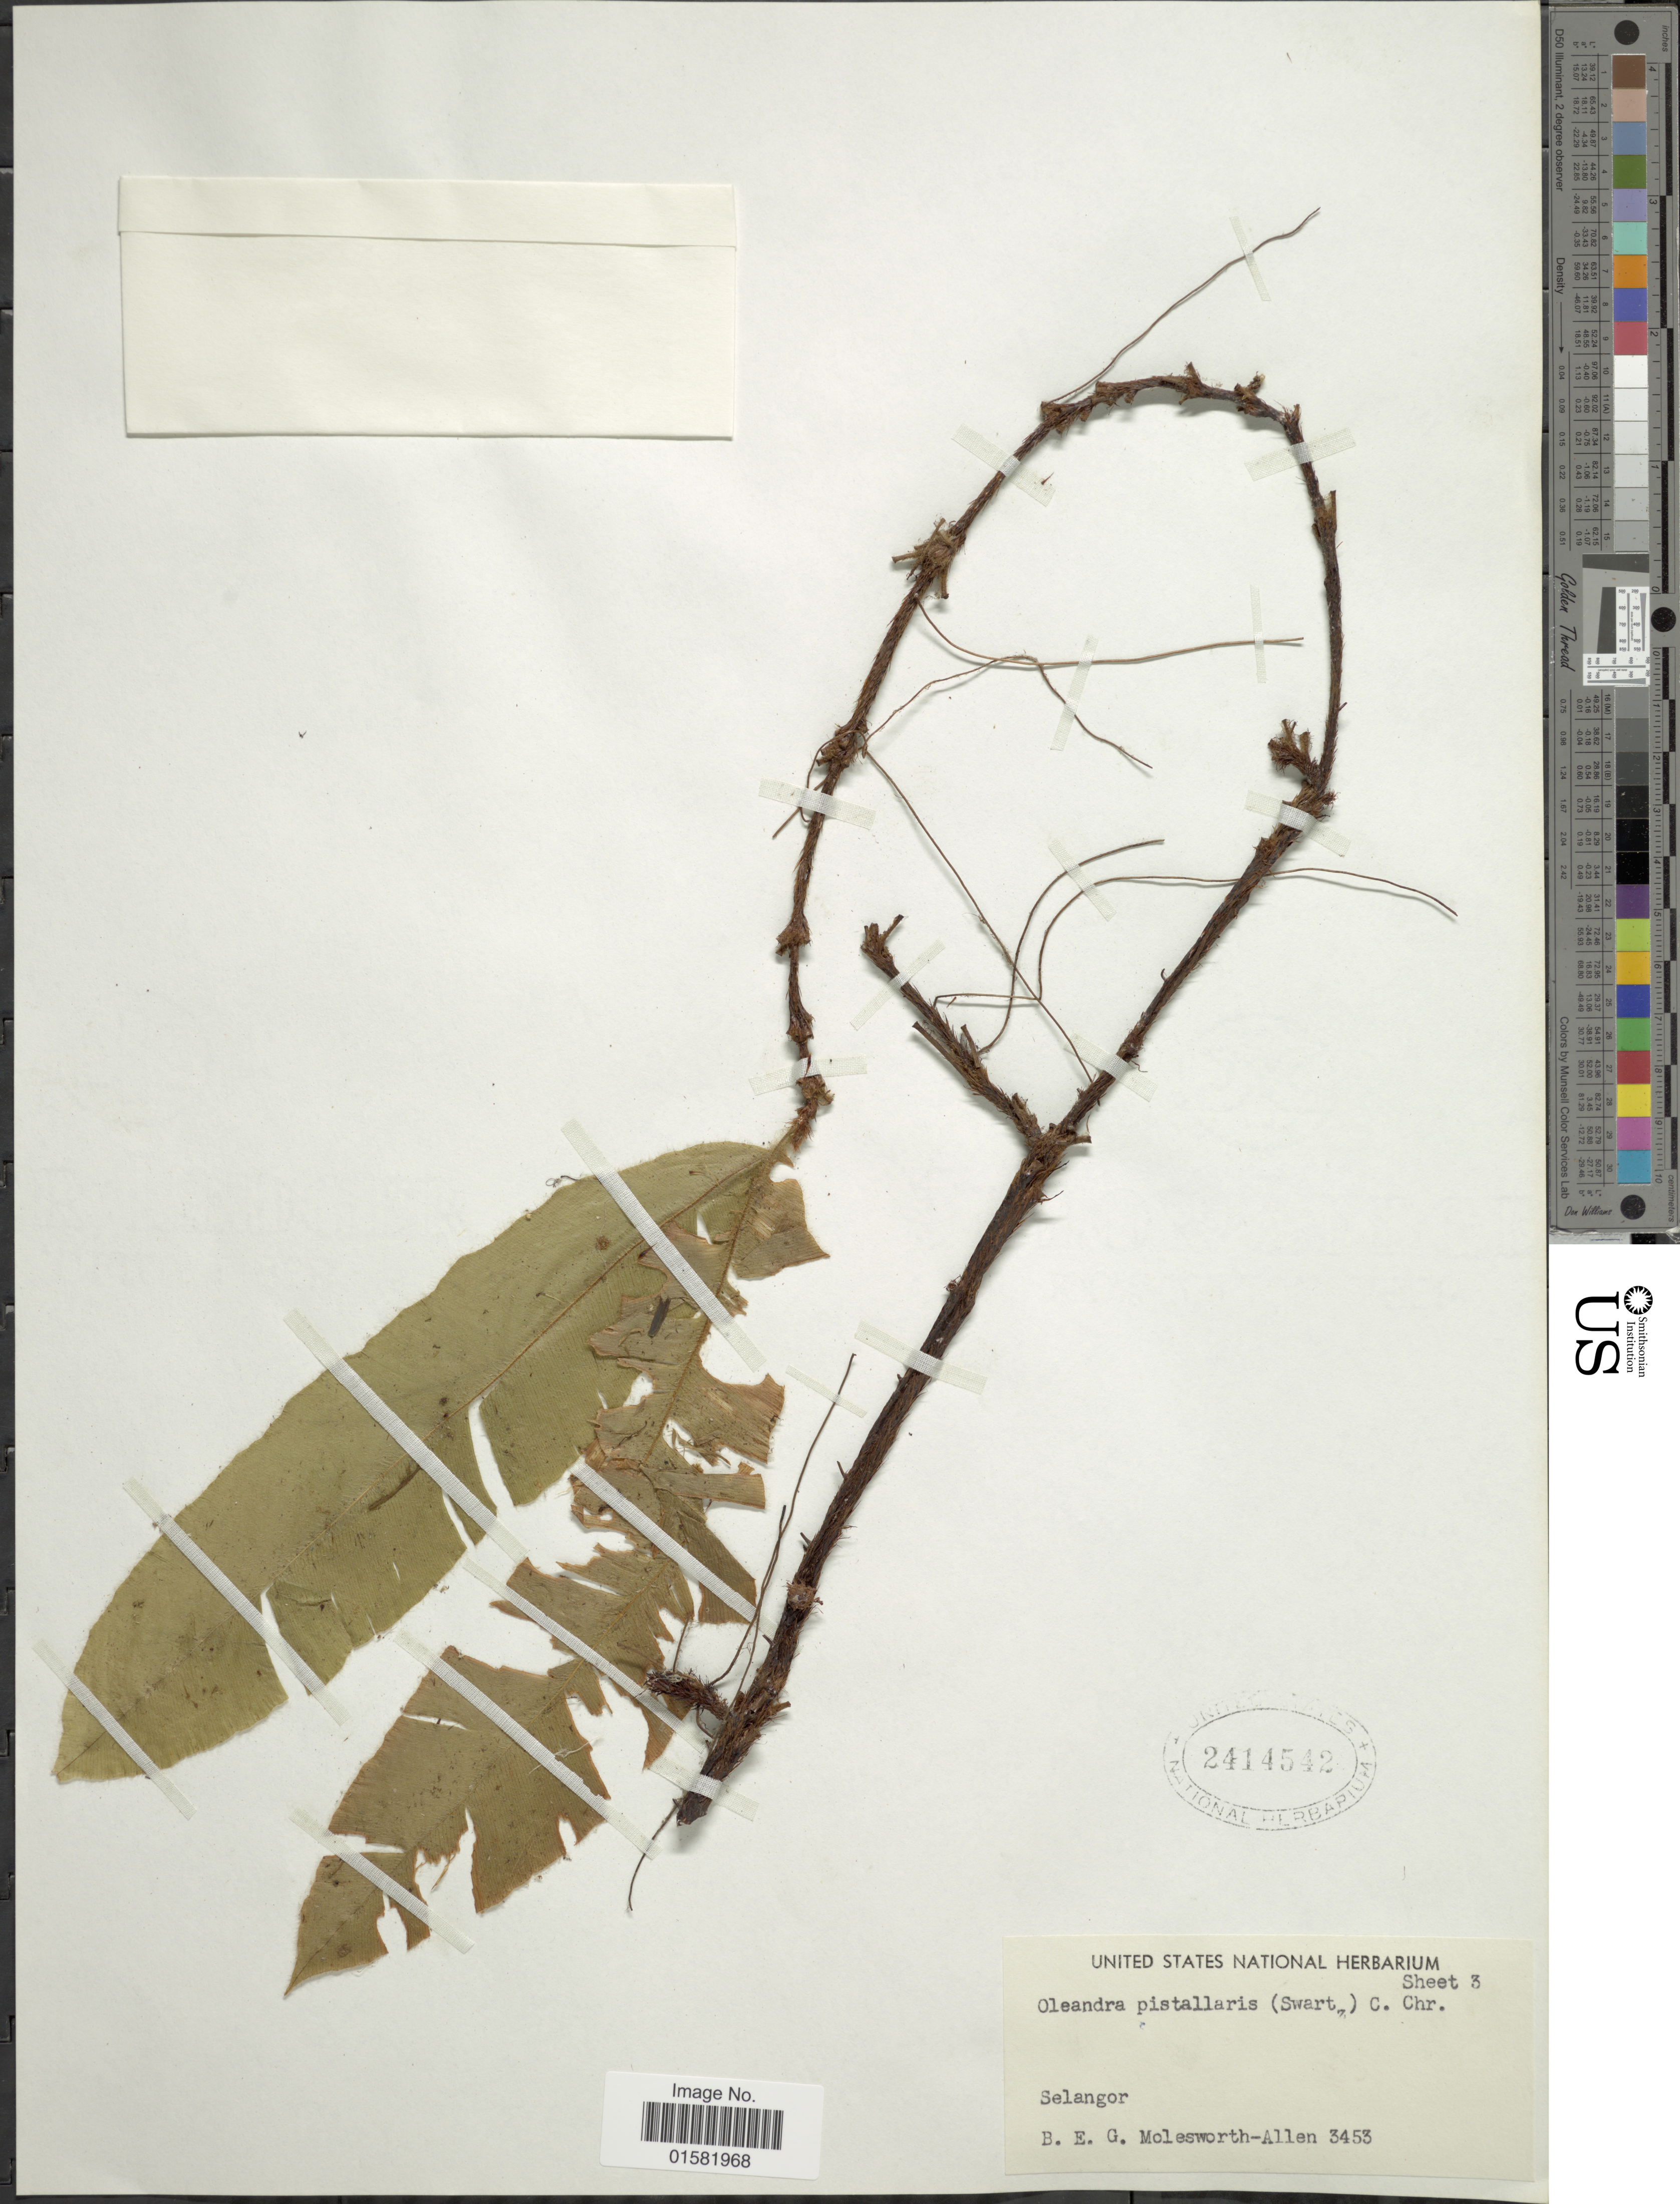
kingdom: Plantae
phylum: Tracheophyta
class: Polypodiopsida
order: Polypodiales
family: Oleandraceae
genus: Oleandra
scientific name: Oleandra pistillaris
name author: (Sw.) C. Chr.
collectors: B. E. G. Molesworth-Allen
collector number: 3453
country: Malaysia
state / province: Selangor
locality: Selangor.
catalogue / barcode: US 2414542